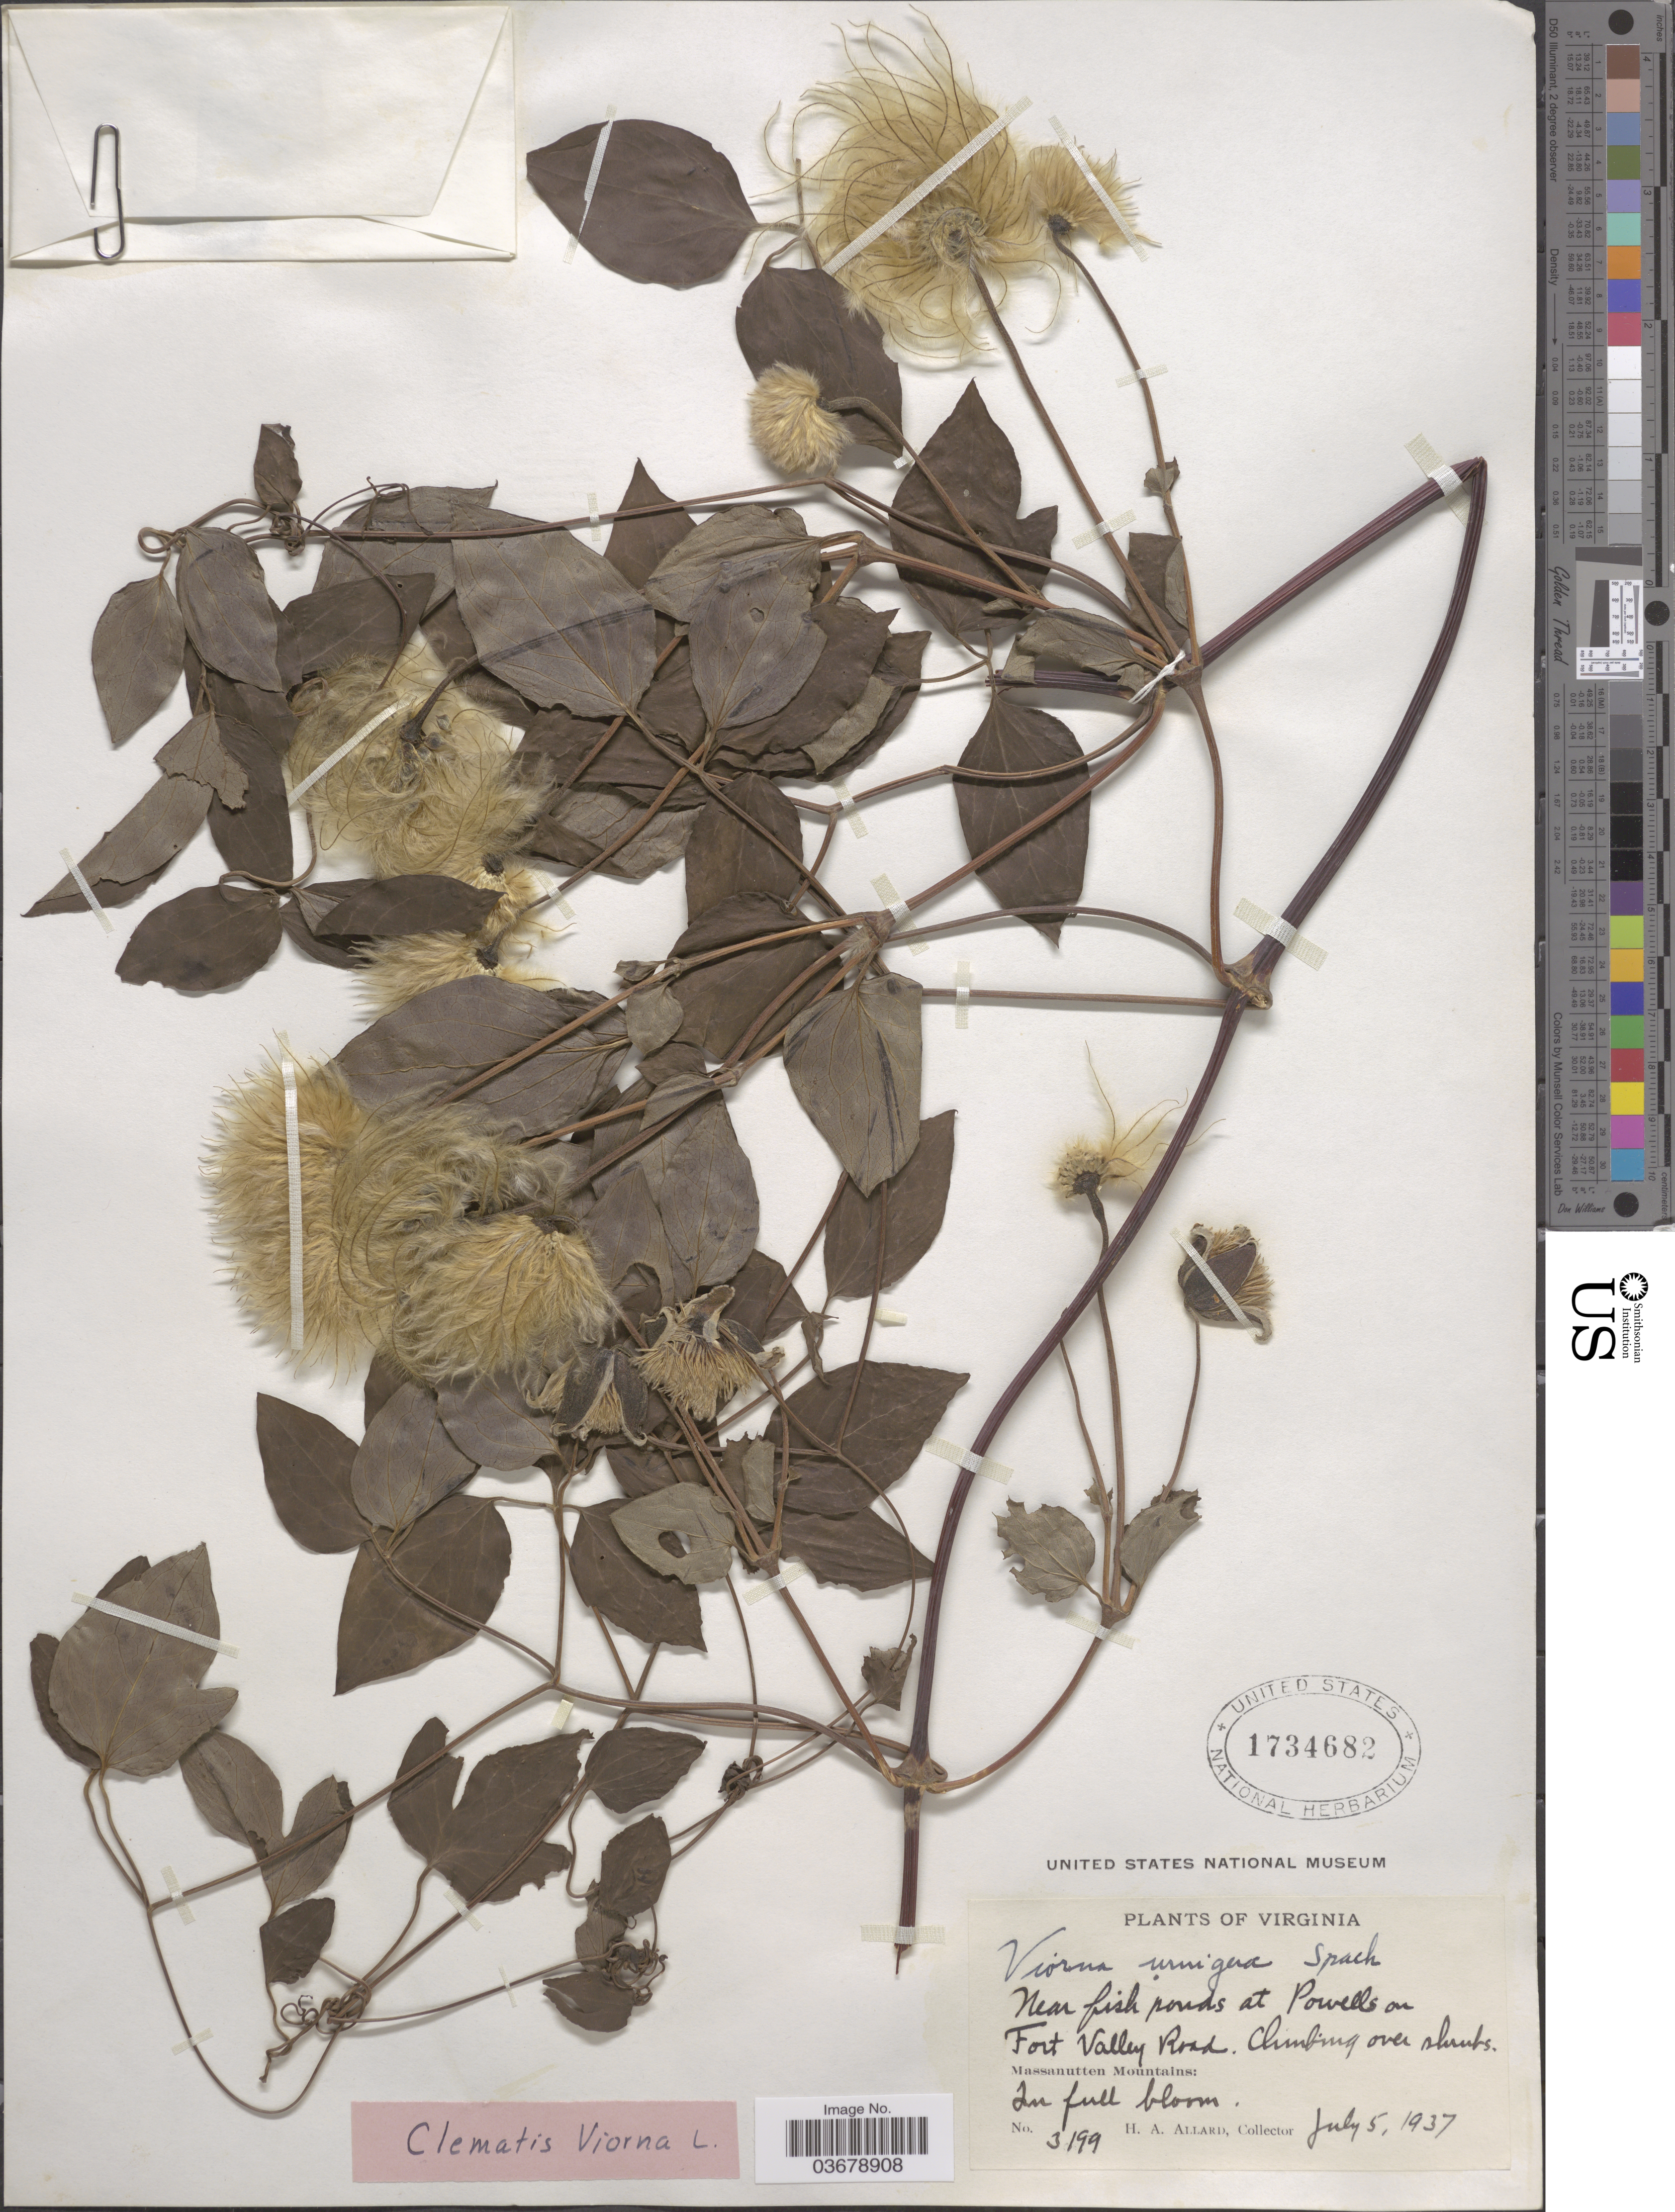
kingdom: Plantae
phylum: Tracheophyta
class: Magnoliopsida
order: Ranunculales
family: Ranunculaceae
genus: Clematis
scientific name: Clematis viorna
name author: L.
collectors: H. A. Allard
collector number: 3199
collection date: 1937-07-05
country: United States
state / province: Virginia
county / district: Warren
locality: Near fish ponds at Powells on Fort Valley Road. Massanutten Mountains.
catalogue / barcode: US 1734682